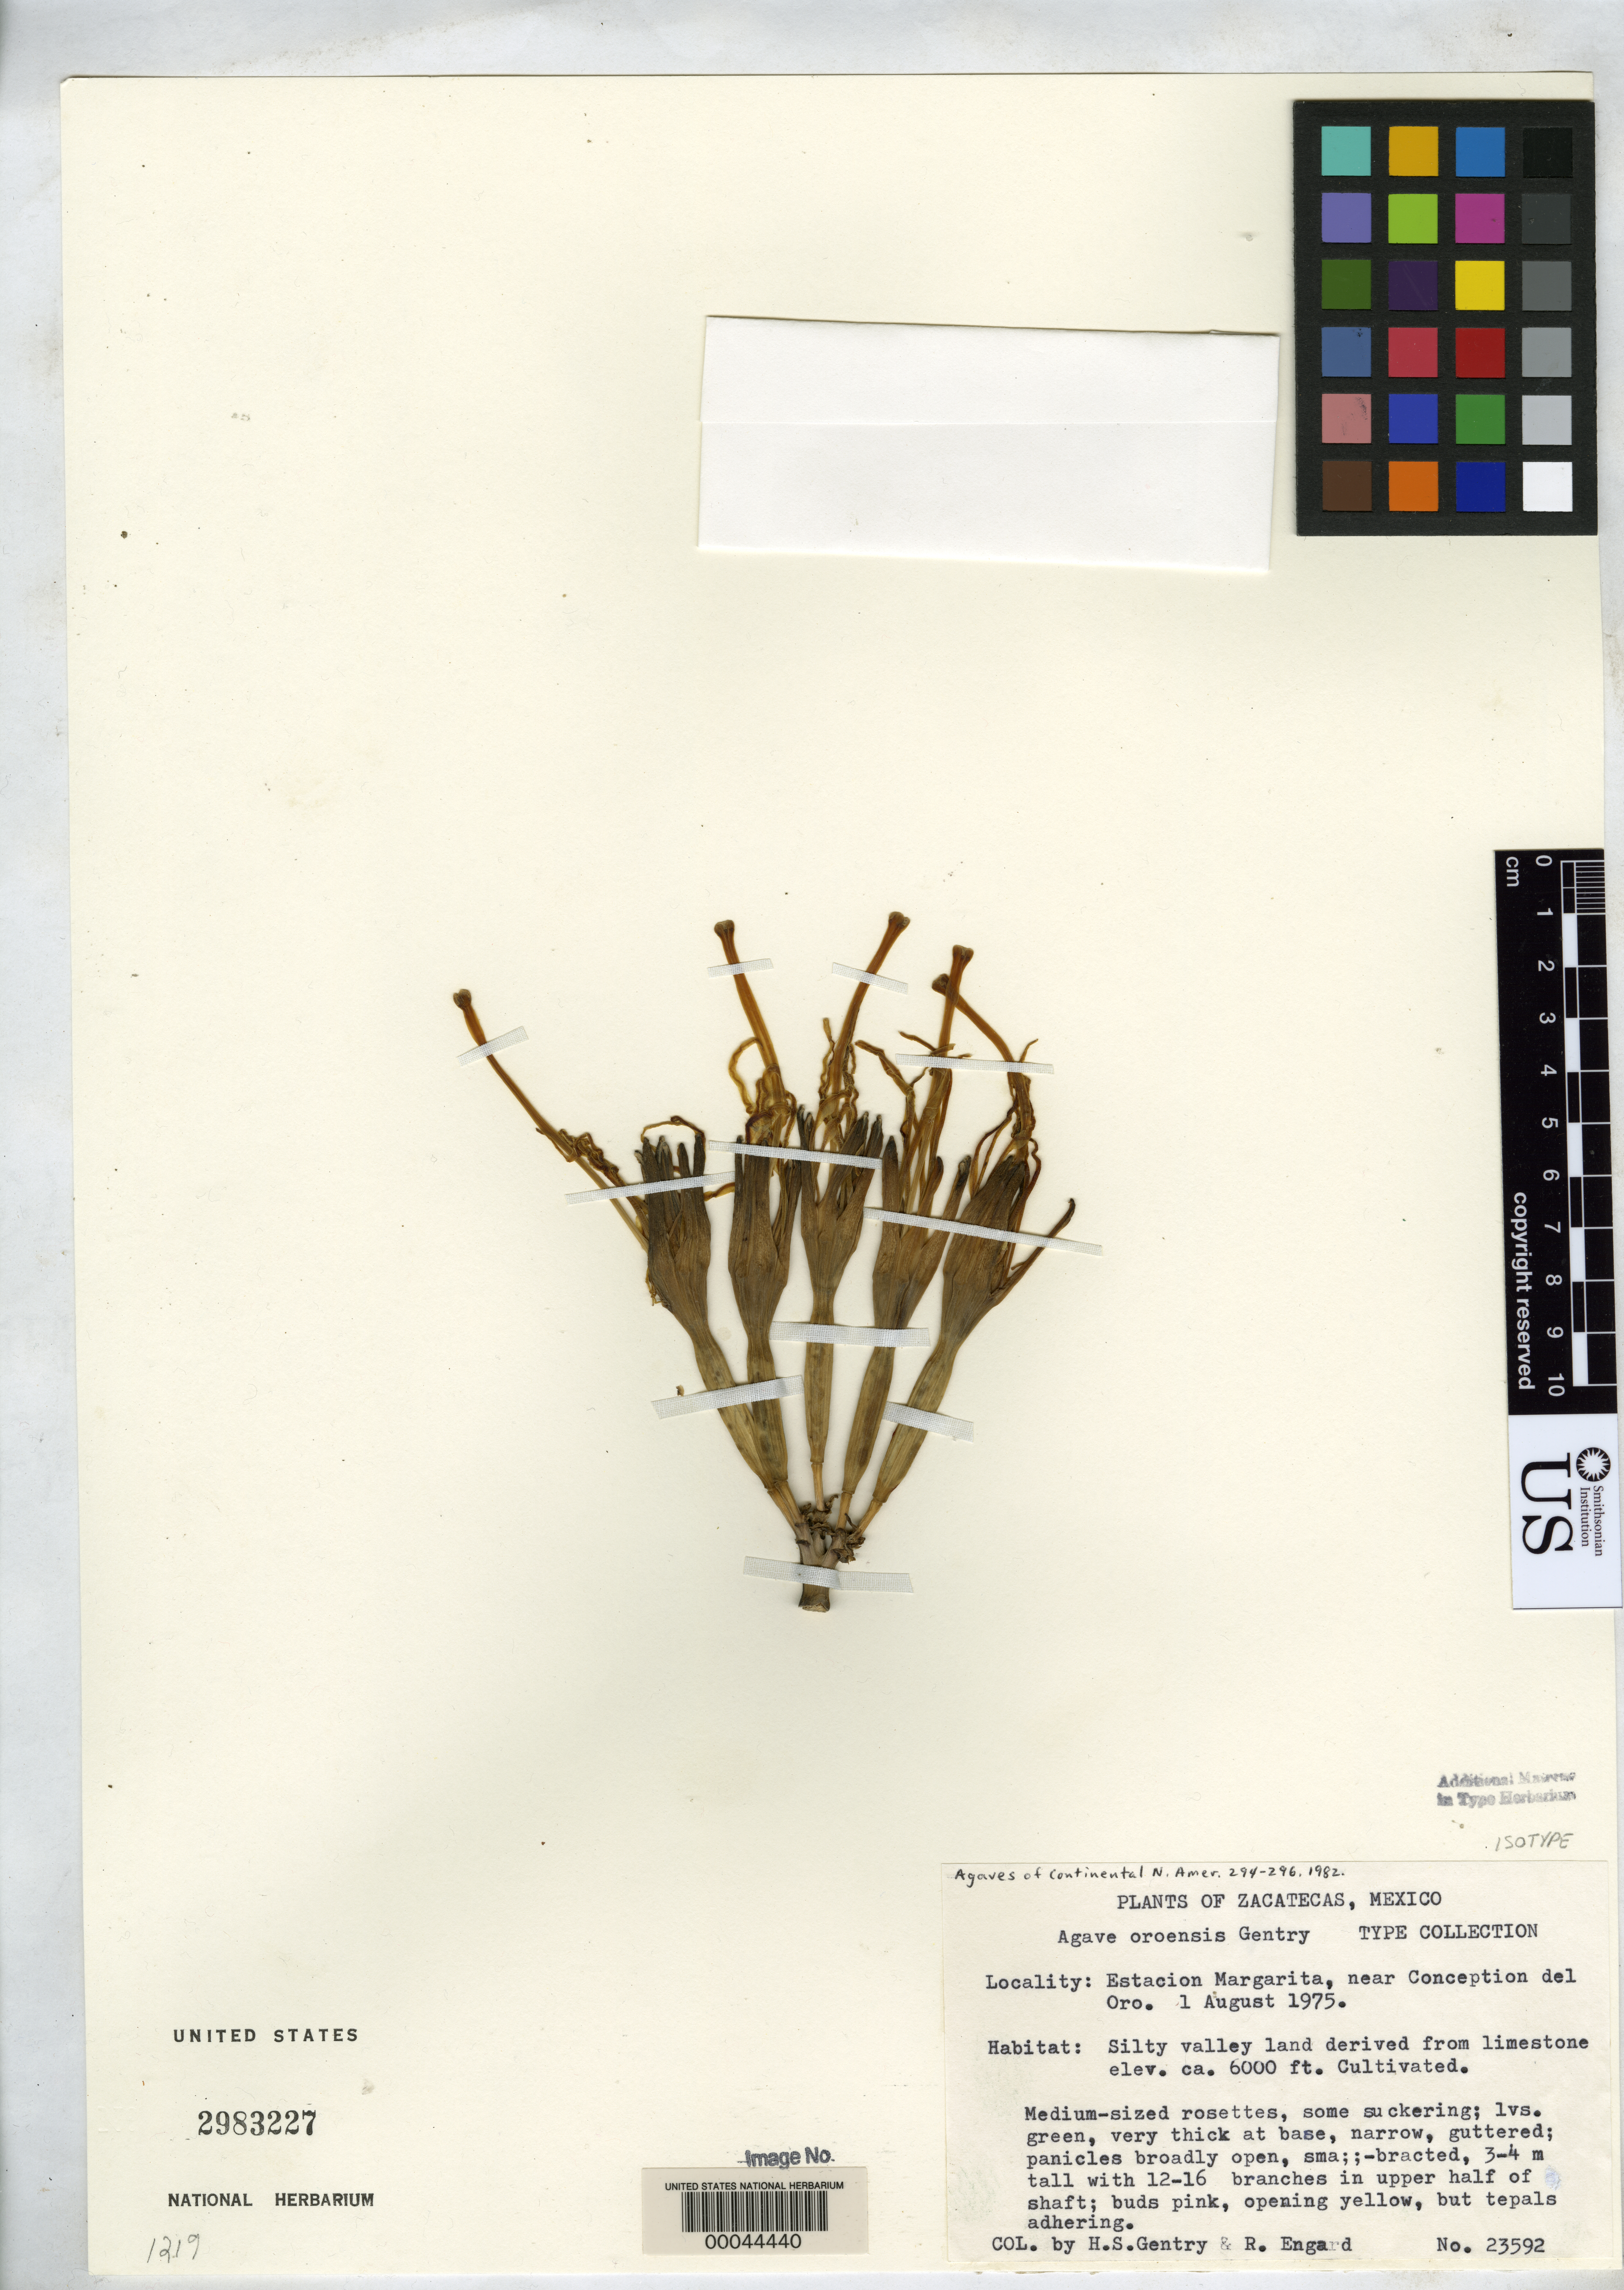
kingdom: Plantae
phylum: Tracheophyta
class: Liliopsida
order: Asparagales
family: Asparagaceae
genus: Agave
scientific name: Agave oroensis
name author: Gentry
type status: Isotype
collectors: H. S. Gentry & R. Engard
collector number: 23592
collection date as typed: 01 Aug 1975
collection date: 1975-08-01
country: Mexico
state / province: Zacatecas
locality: Estacion margarita, near conception del oro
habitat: Silty valley land derived from limestone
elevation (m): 1829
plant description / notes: med-sized rosettes, some suckering; lvs green, v thick at base, narrow, gutterd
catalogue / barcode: US 2983227